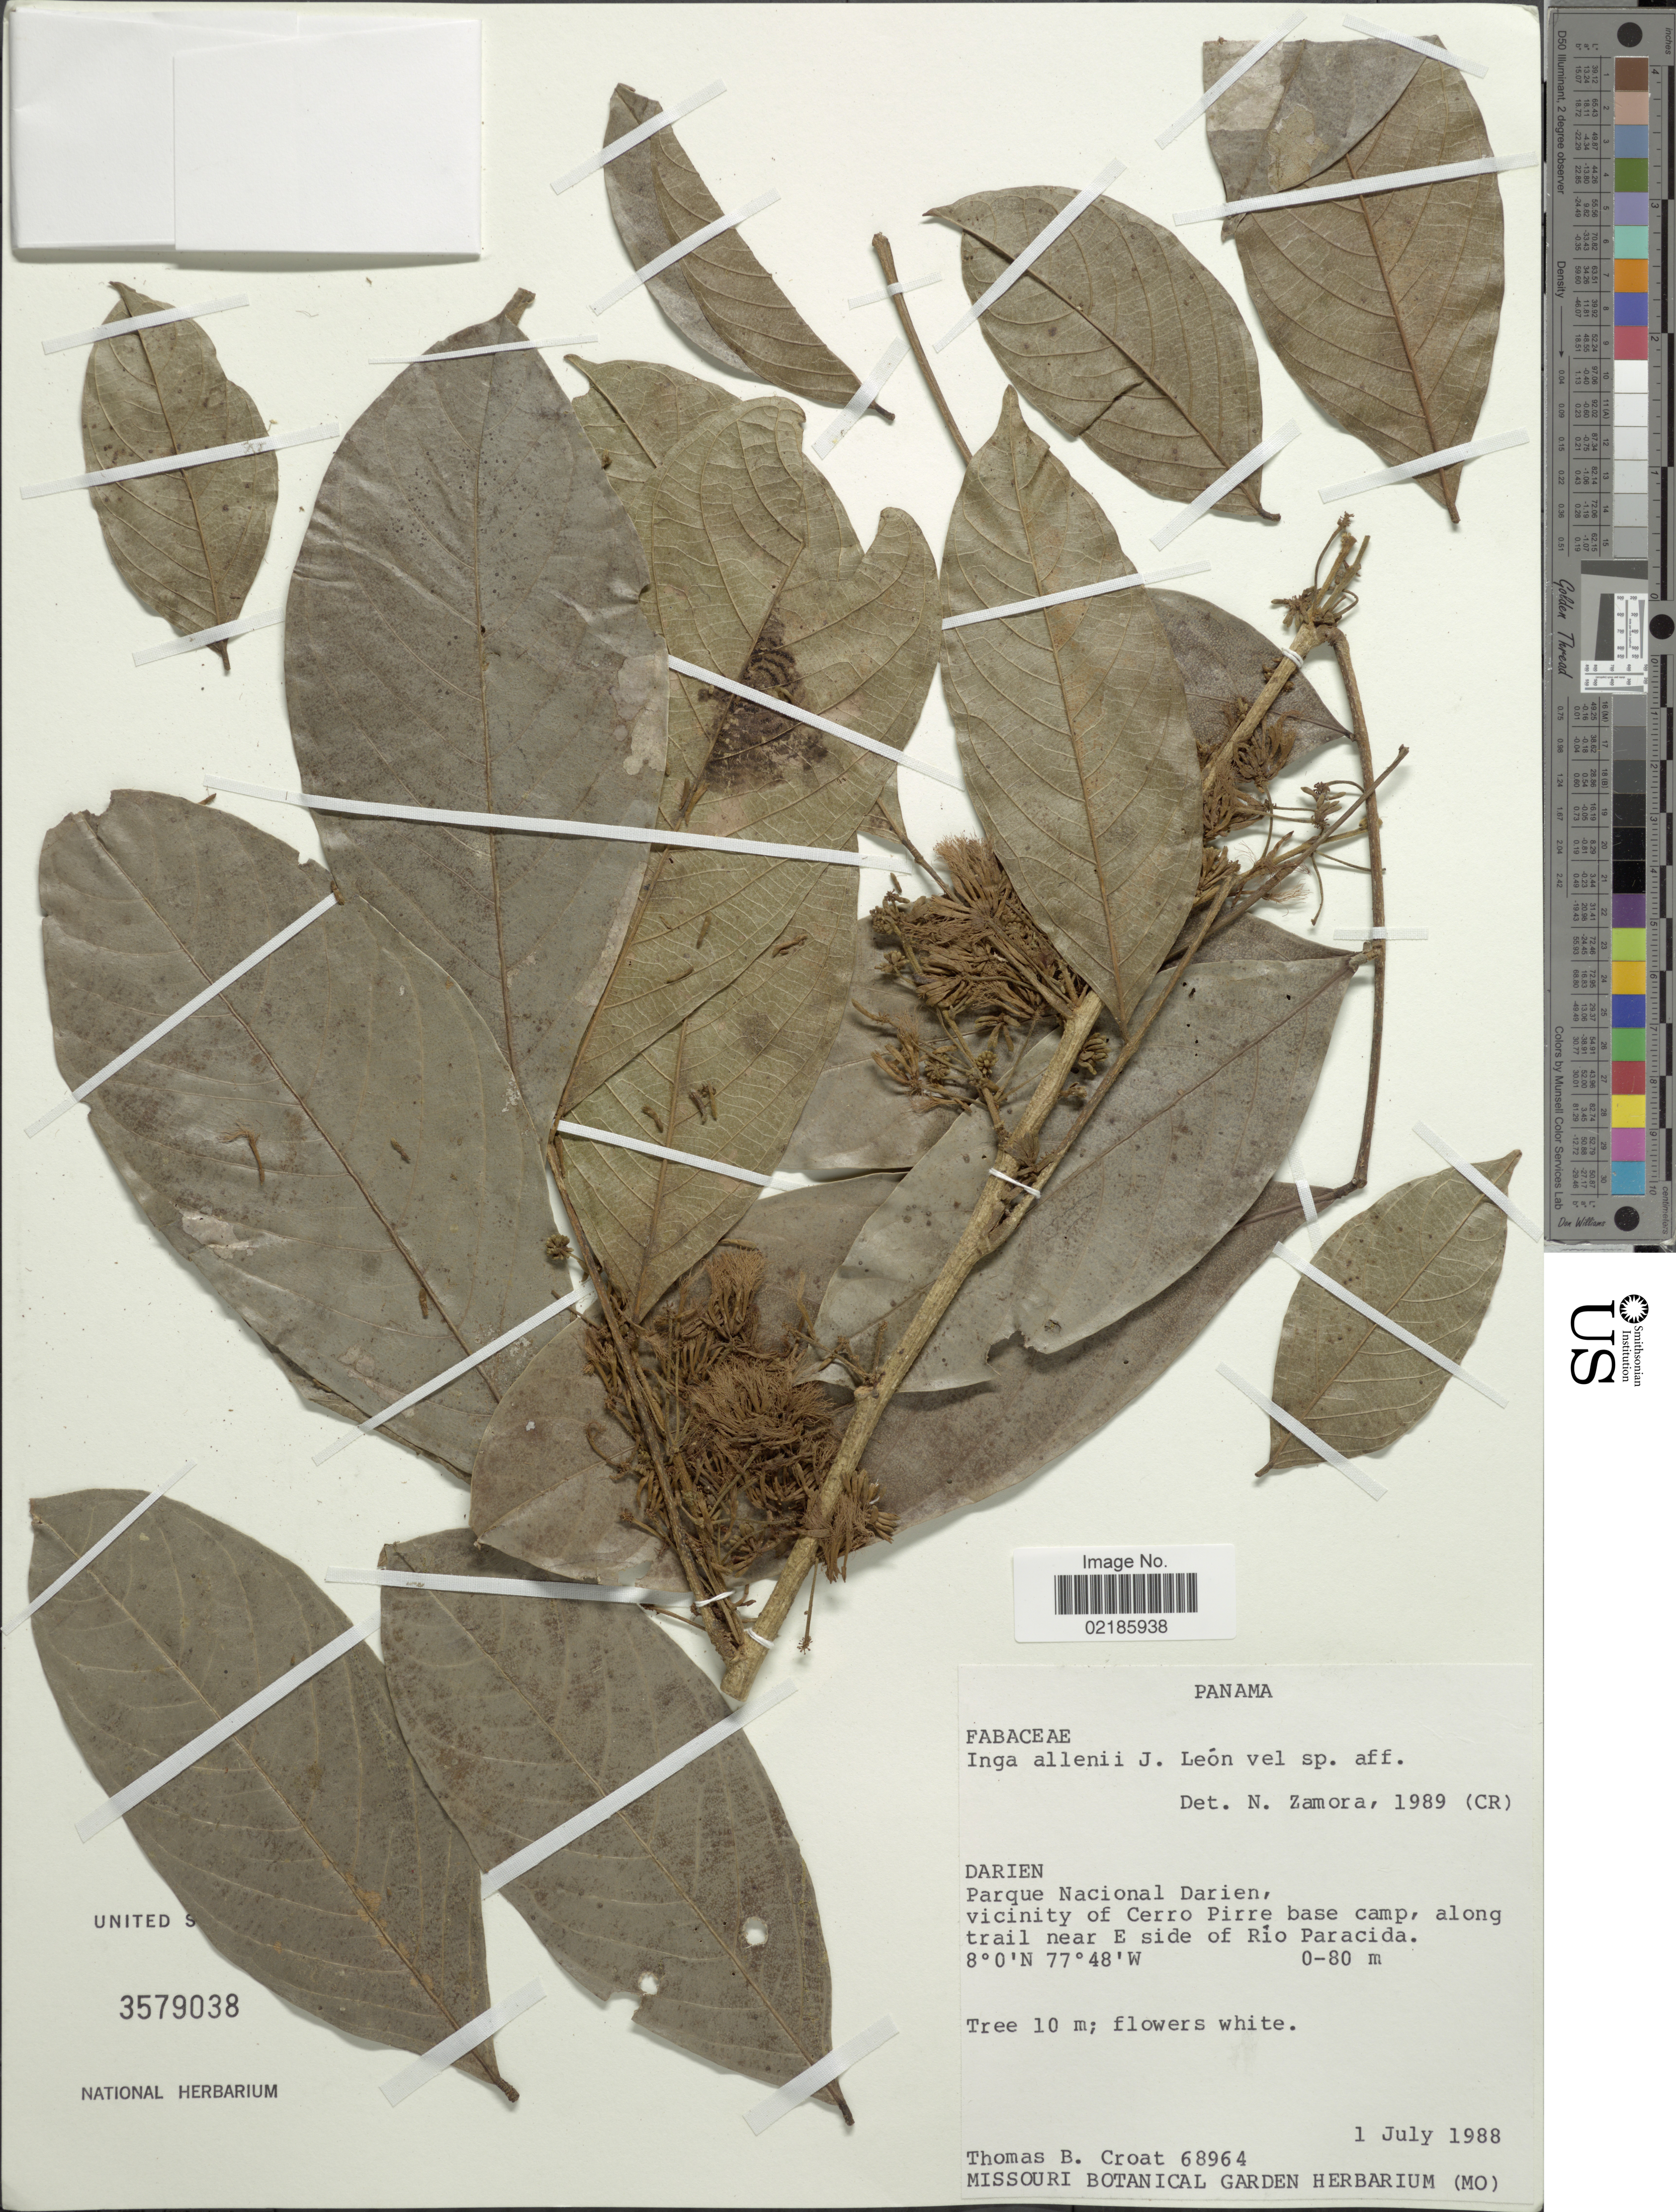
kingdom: Plantae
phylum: Tracheophyta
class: Magnoliopsida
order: Fabales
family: Fabaceae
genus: Inga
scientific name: Inga allenii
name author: J. León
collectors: T. B. Croat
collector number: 68964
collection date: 1988-07-01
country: Panama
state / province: Darién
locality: Parque Nacional Darien, vicinity of Cerro Pirre base camp, along trail near E side of Rio Paracida.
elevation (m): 0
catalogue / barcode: US 3579038